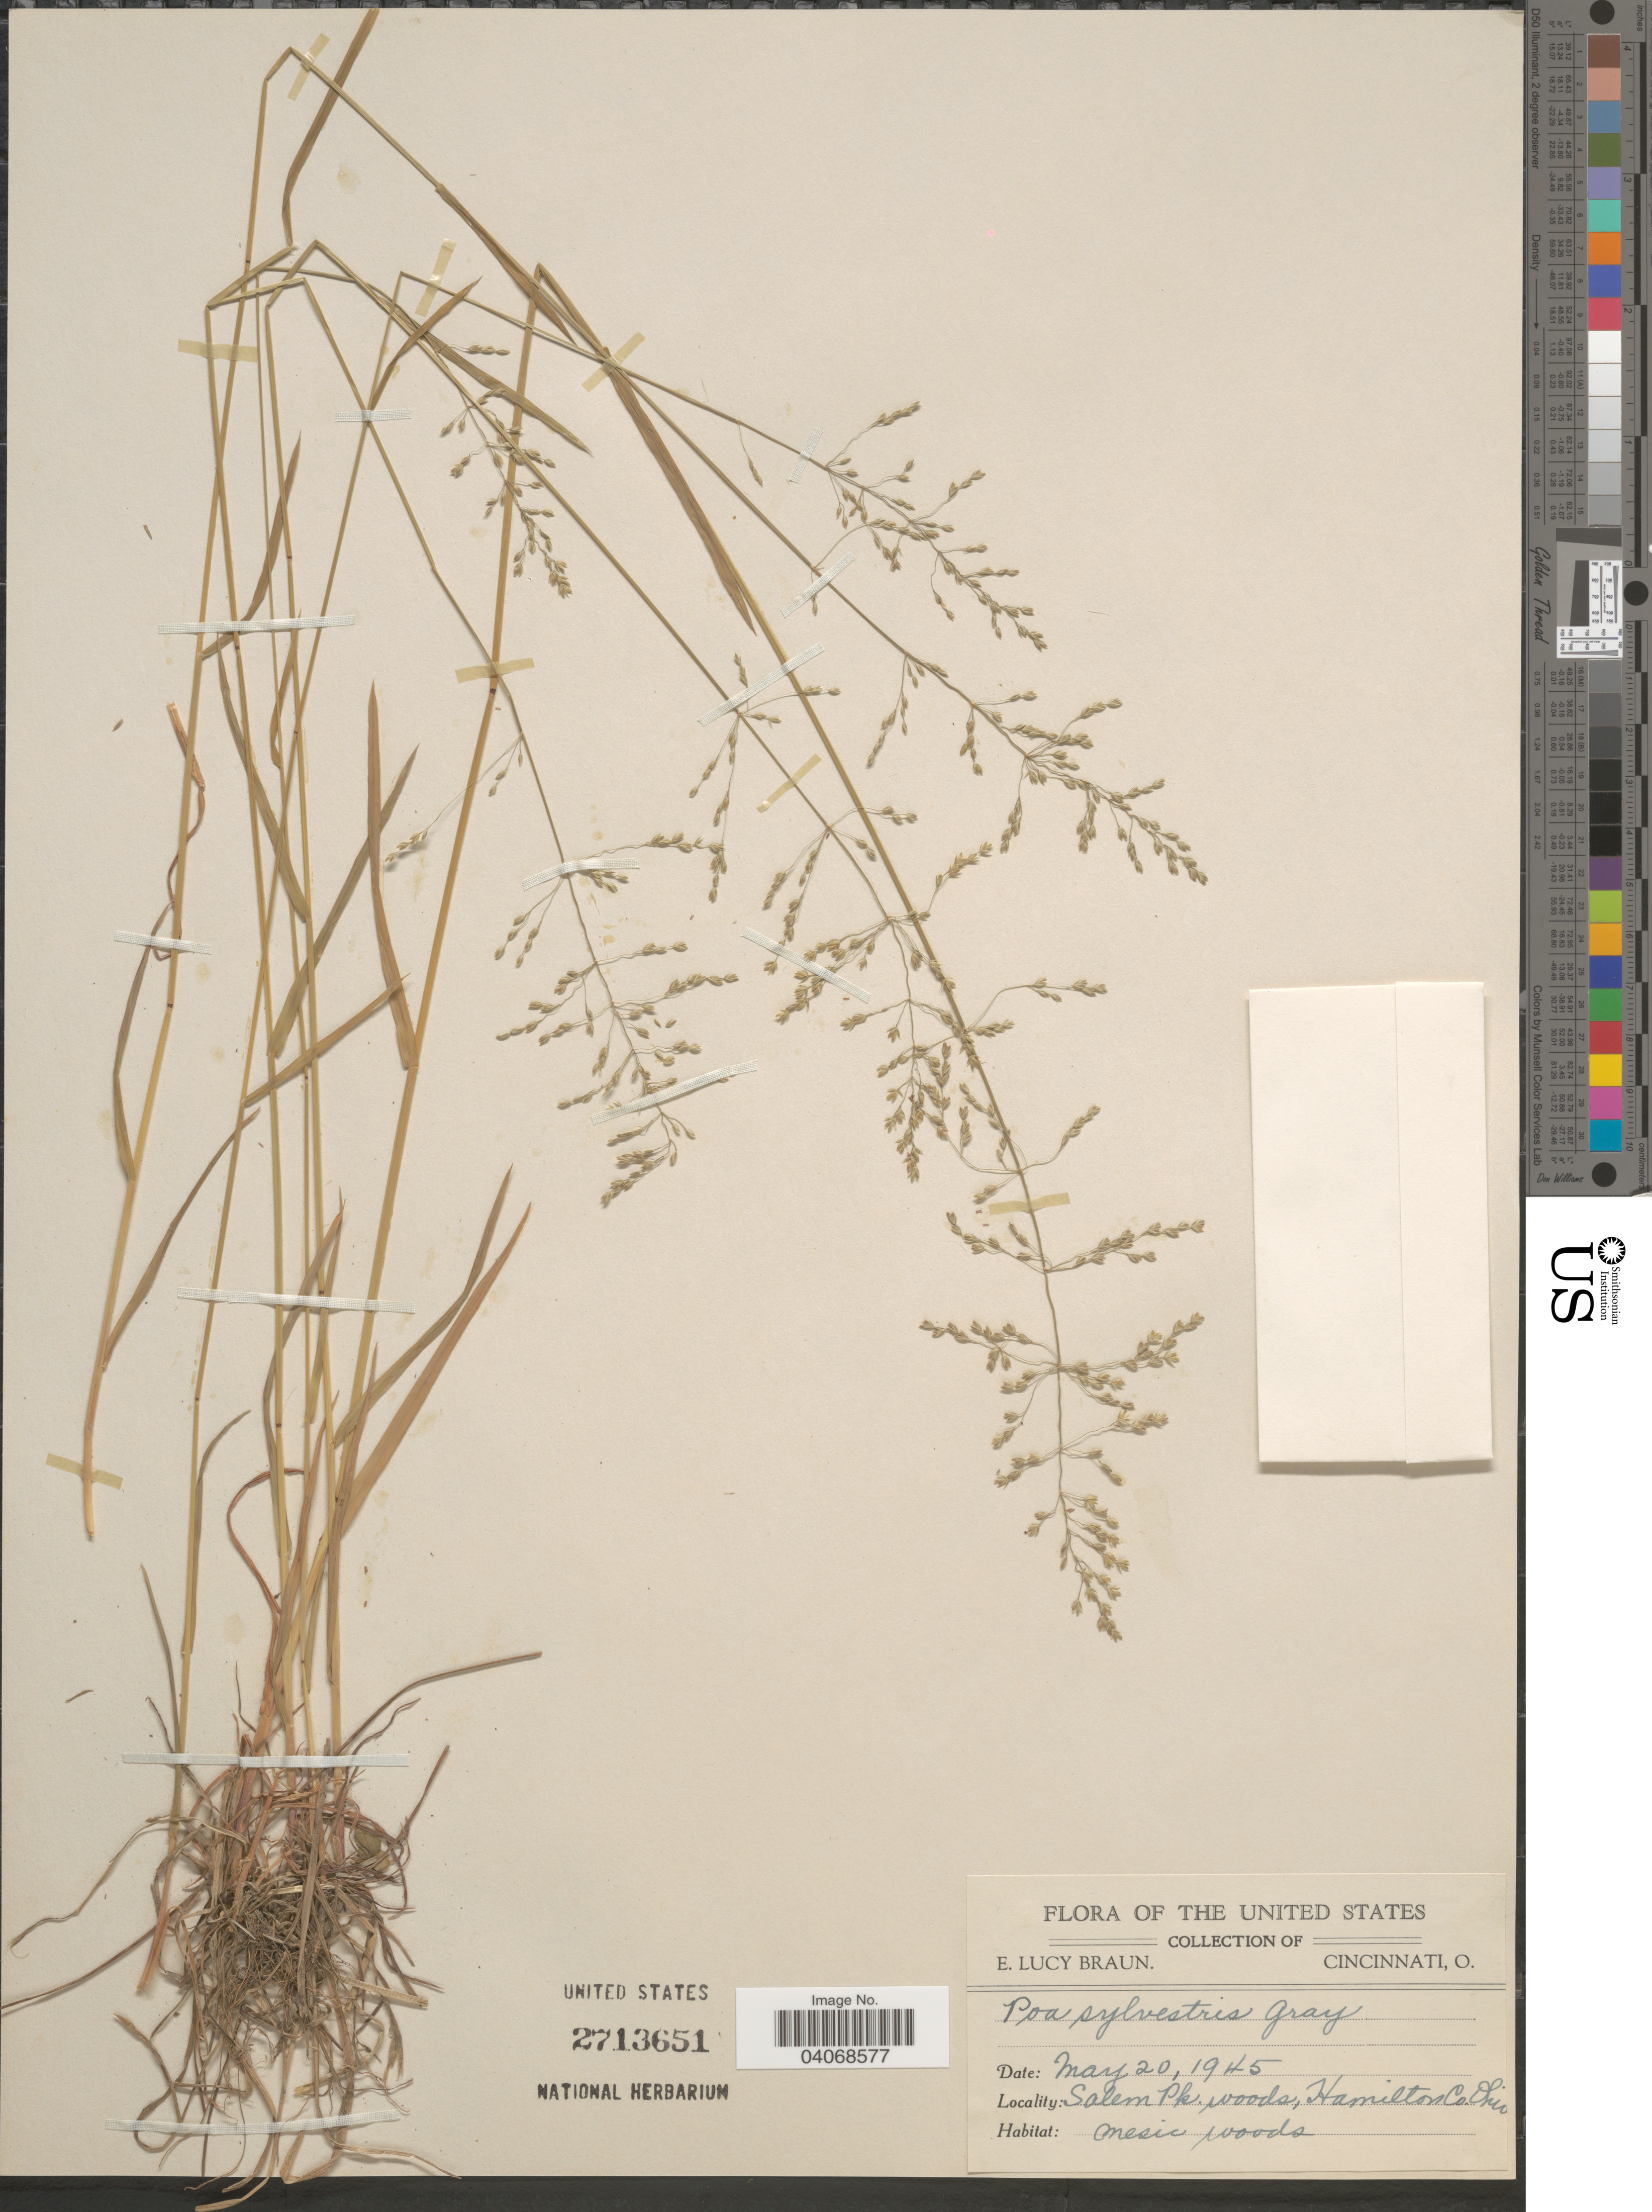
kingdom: Plantae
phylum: Tracheophyta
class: Liliopsida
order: Poales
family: Poaceae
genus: Poa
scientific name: Poa sylvestris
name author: A. Gray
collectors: E. L. Braun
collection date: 1945-05-20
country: United States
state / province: Ohio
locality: Salem Pk. woods, Hamilton Co.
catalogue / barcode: US 2713651